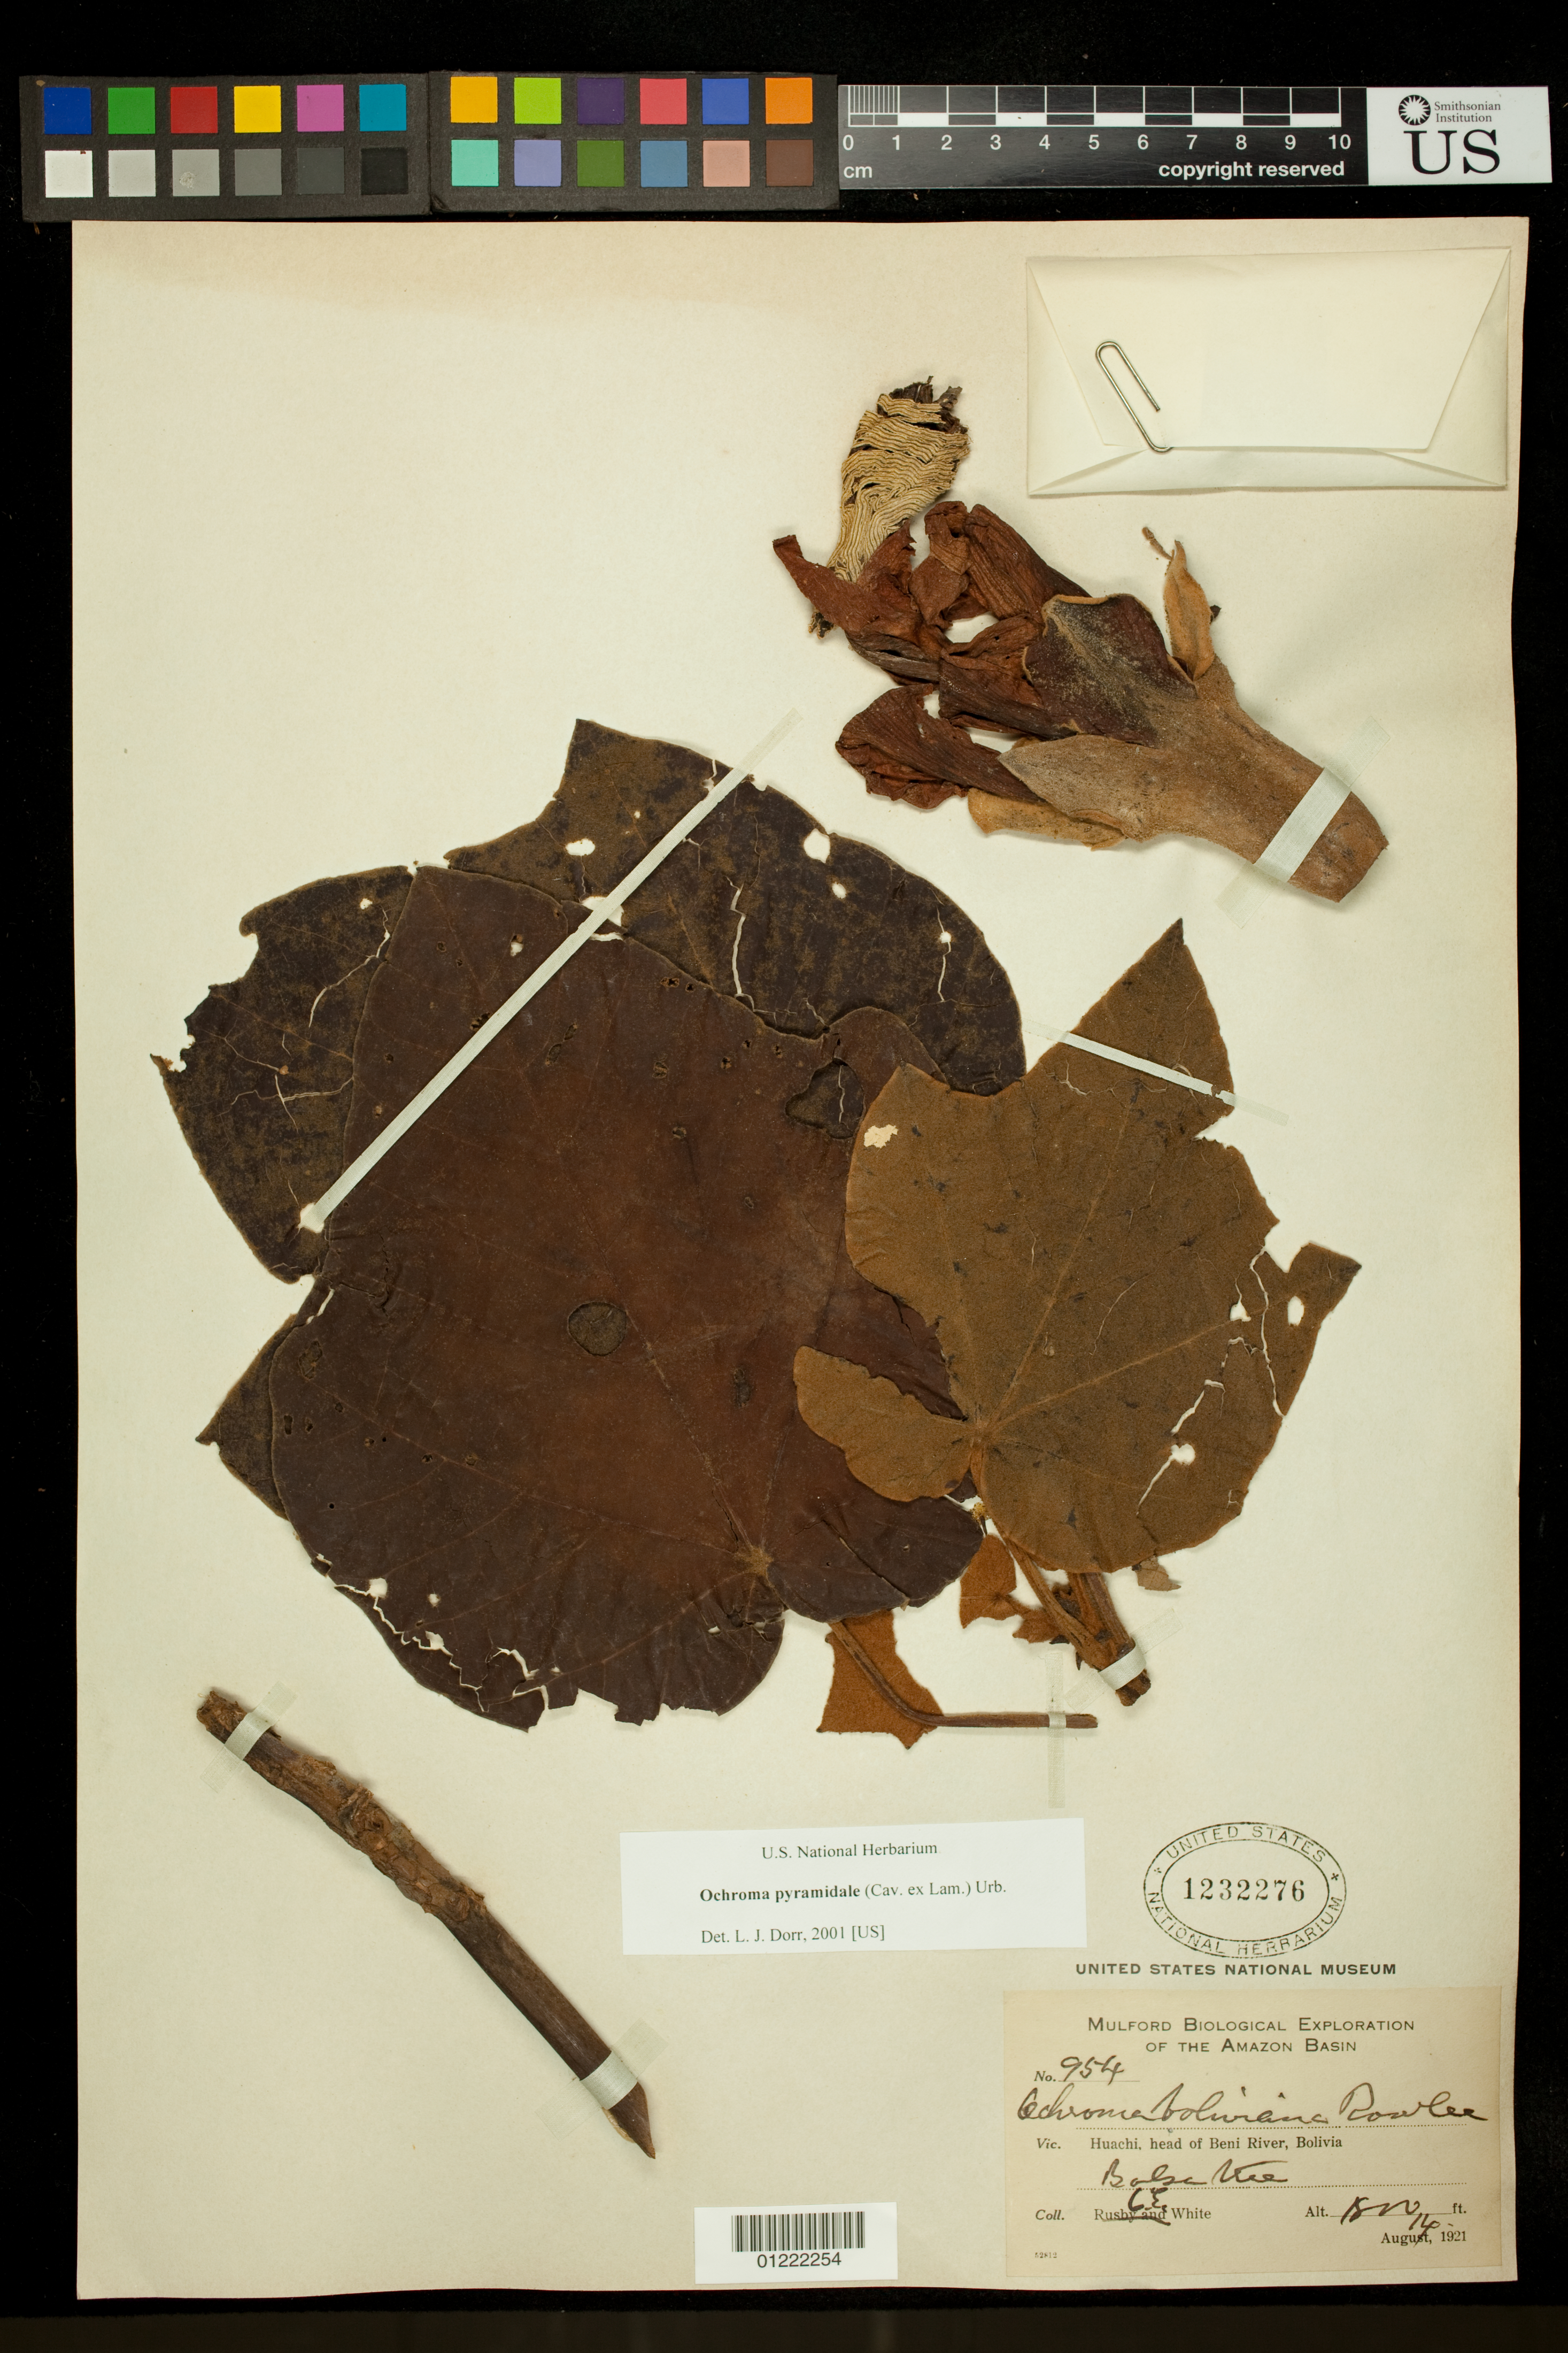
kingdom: Plantae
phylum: Tracheophyta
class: Magnoliopsida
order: Malvales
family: Malvaceae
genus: Ochroma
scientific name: Ochroma pyramidale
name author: (Cav. ex Lam.) Urb.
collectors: O. E. White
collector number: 954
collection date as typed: August 14, 1921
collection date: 1921-08-14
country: Bolivia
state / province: Beni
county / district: Iténez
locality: Huachi, head of Beni River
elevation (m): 549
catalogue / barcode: US 1232276